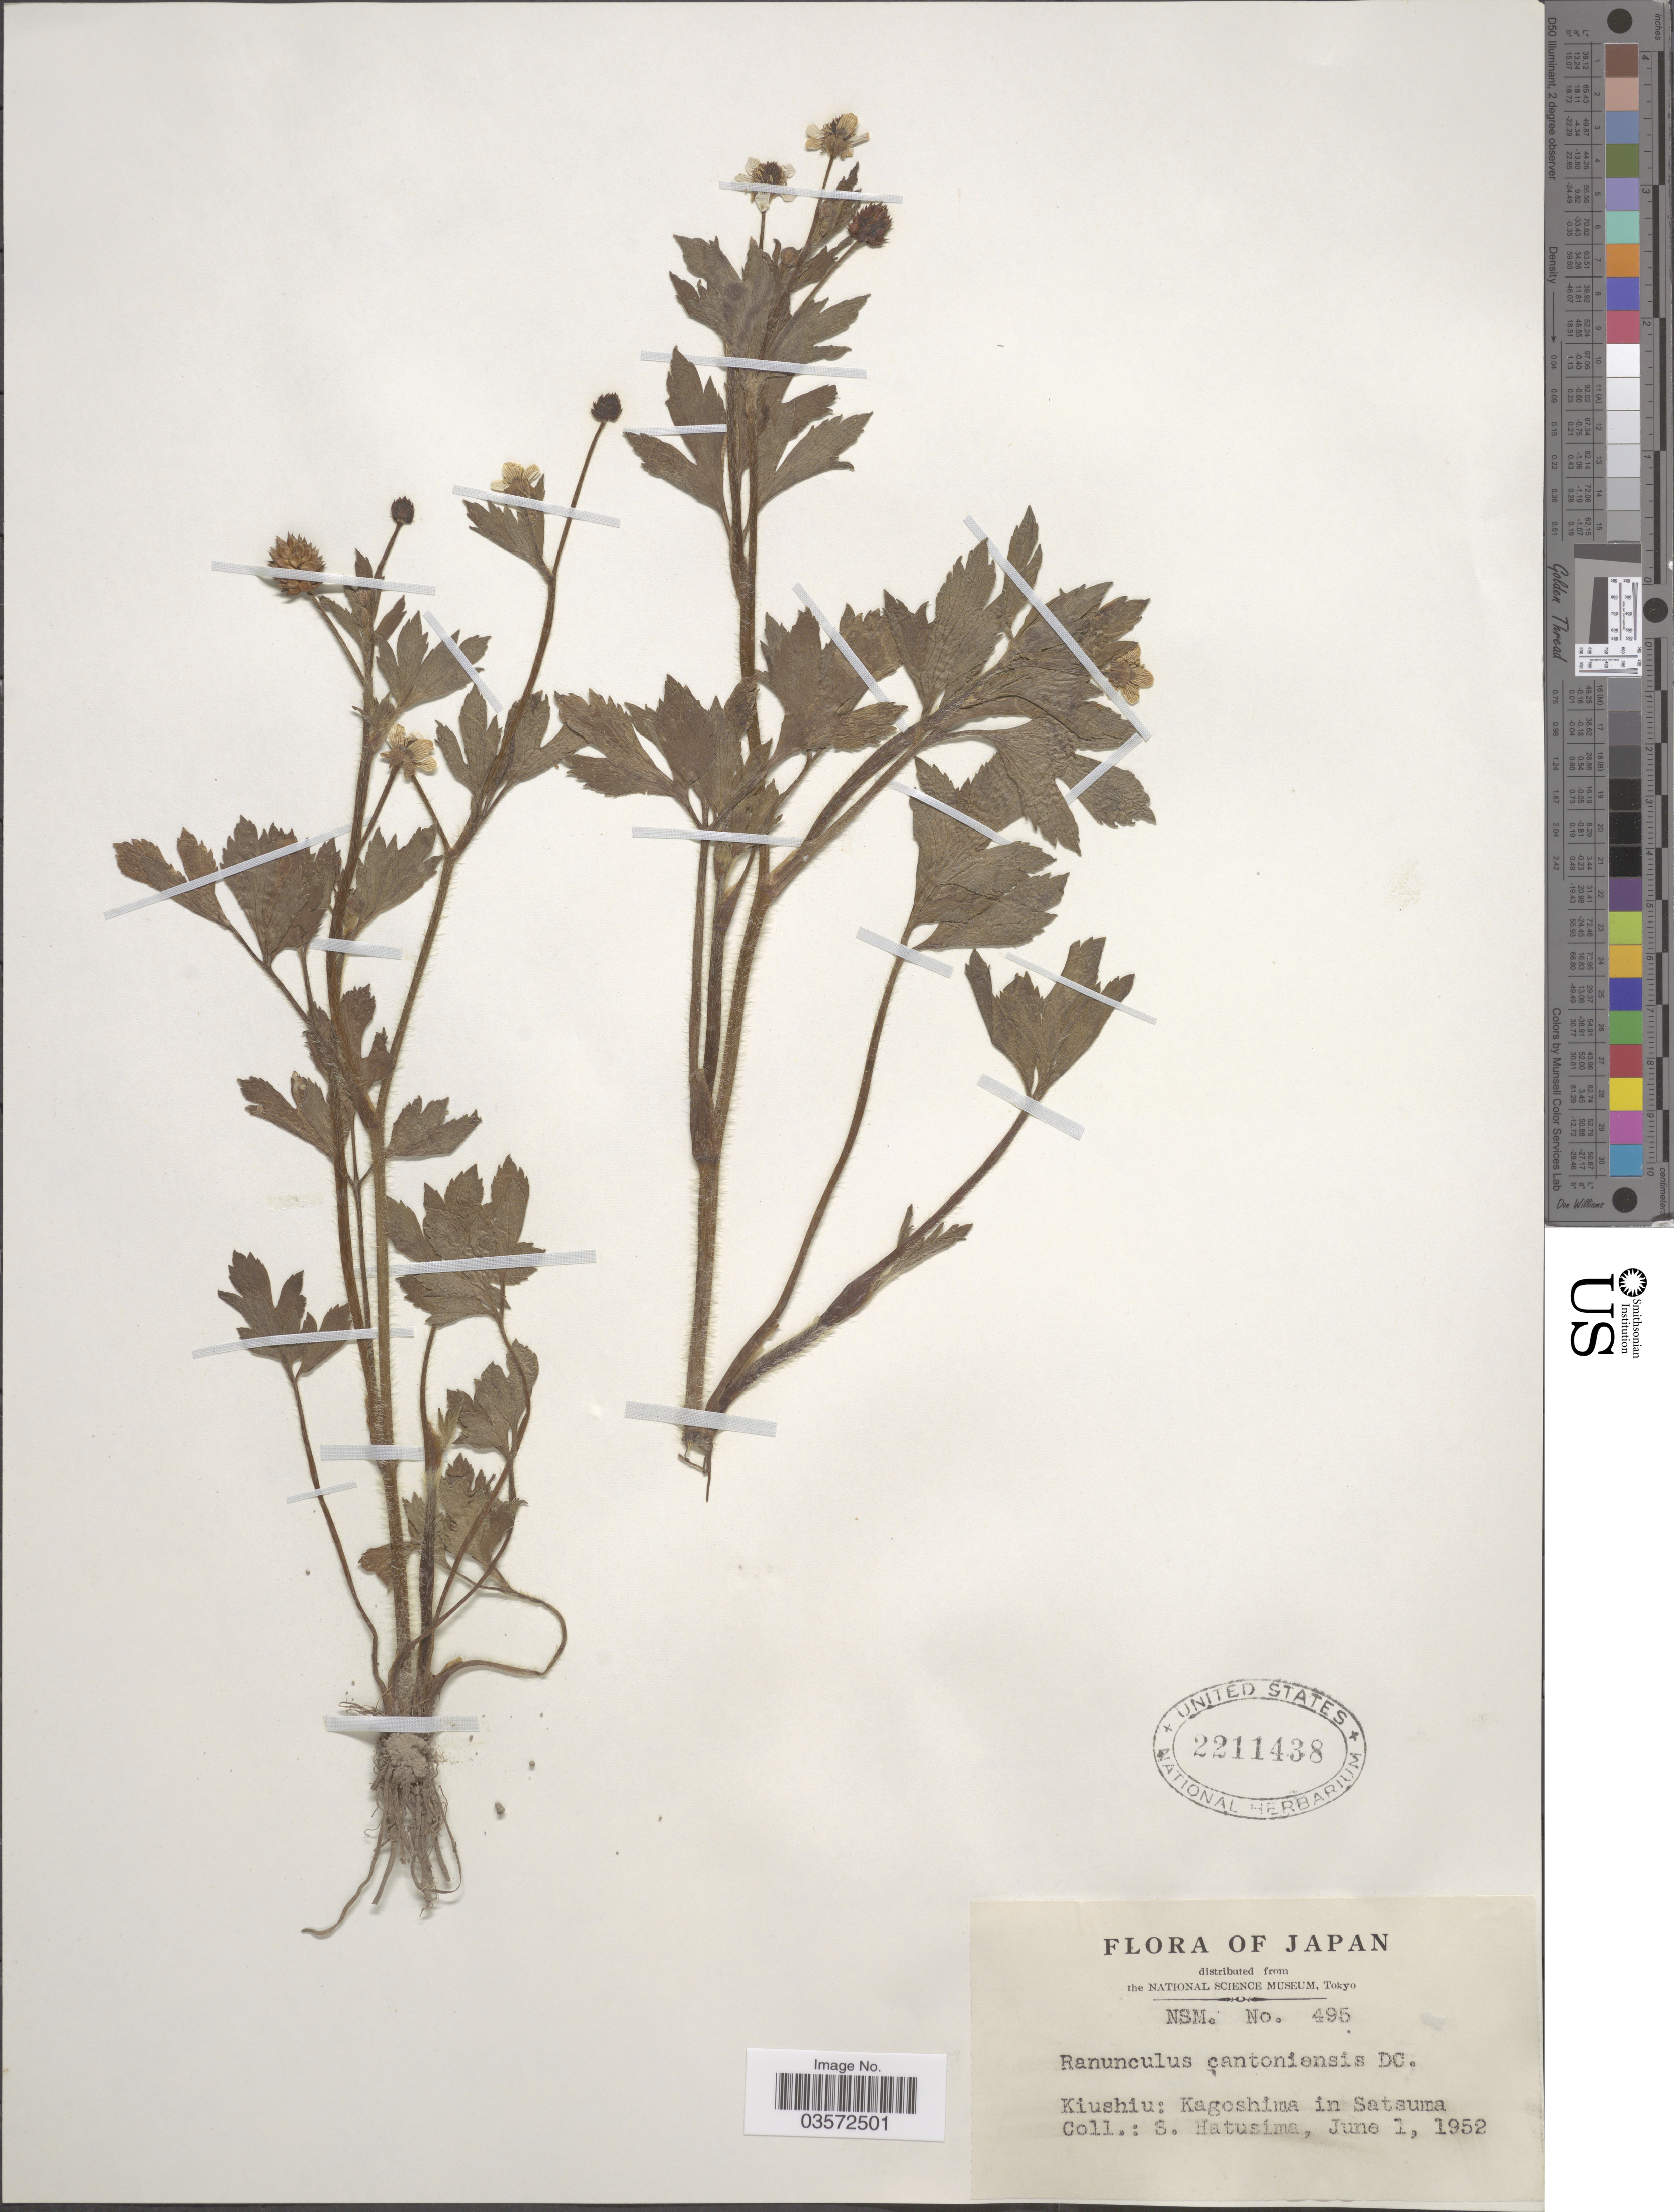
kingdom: Plantae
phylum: Tracheophyta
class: Magnoliopsida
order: Ranunculales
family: Ranunculaceae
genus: Ranunculus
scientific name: Ranunculus cantoniensis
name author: DC.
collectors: S. Hatusima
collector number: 495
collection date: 1952-06-01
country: Japan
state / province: Kagosima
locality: Kiushiu: Kagoshima in Satsuma.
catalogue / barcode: US 2211438